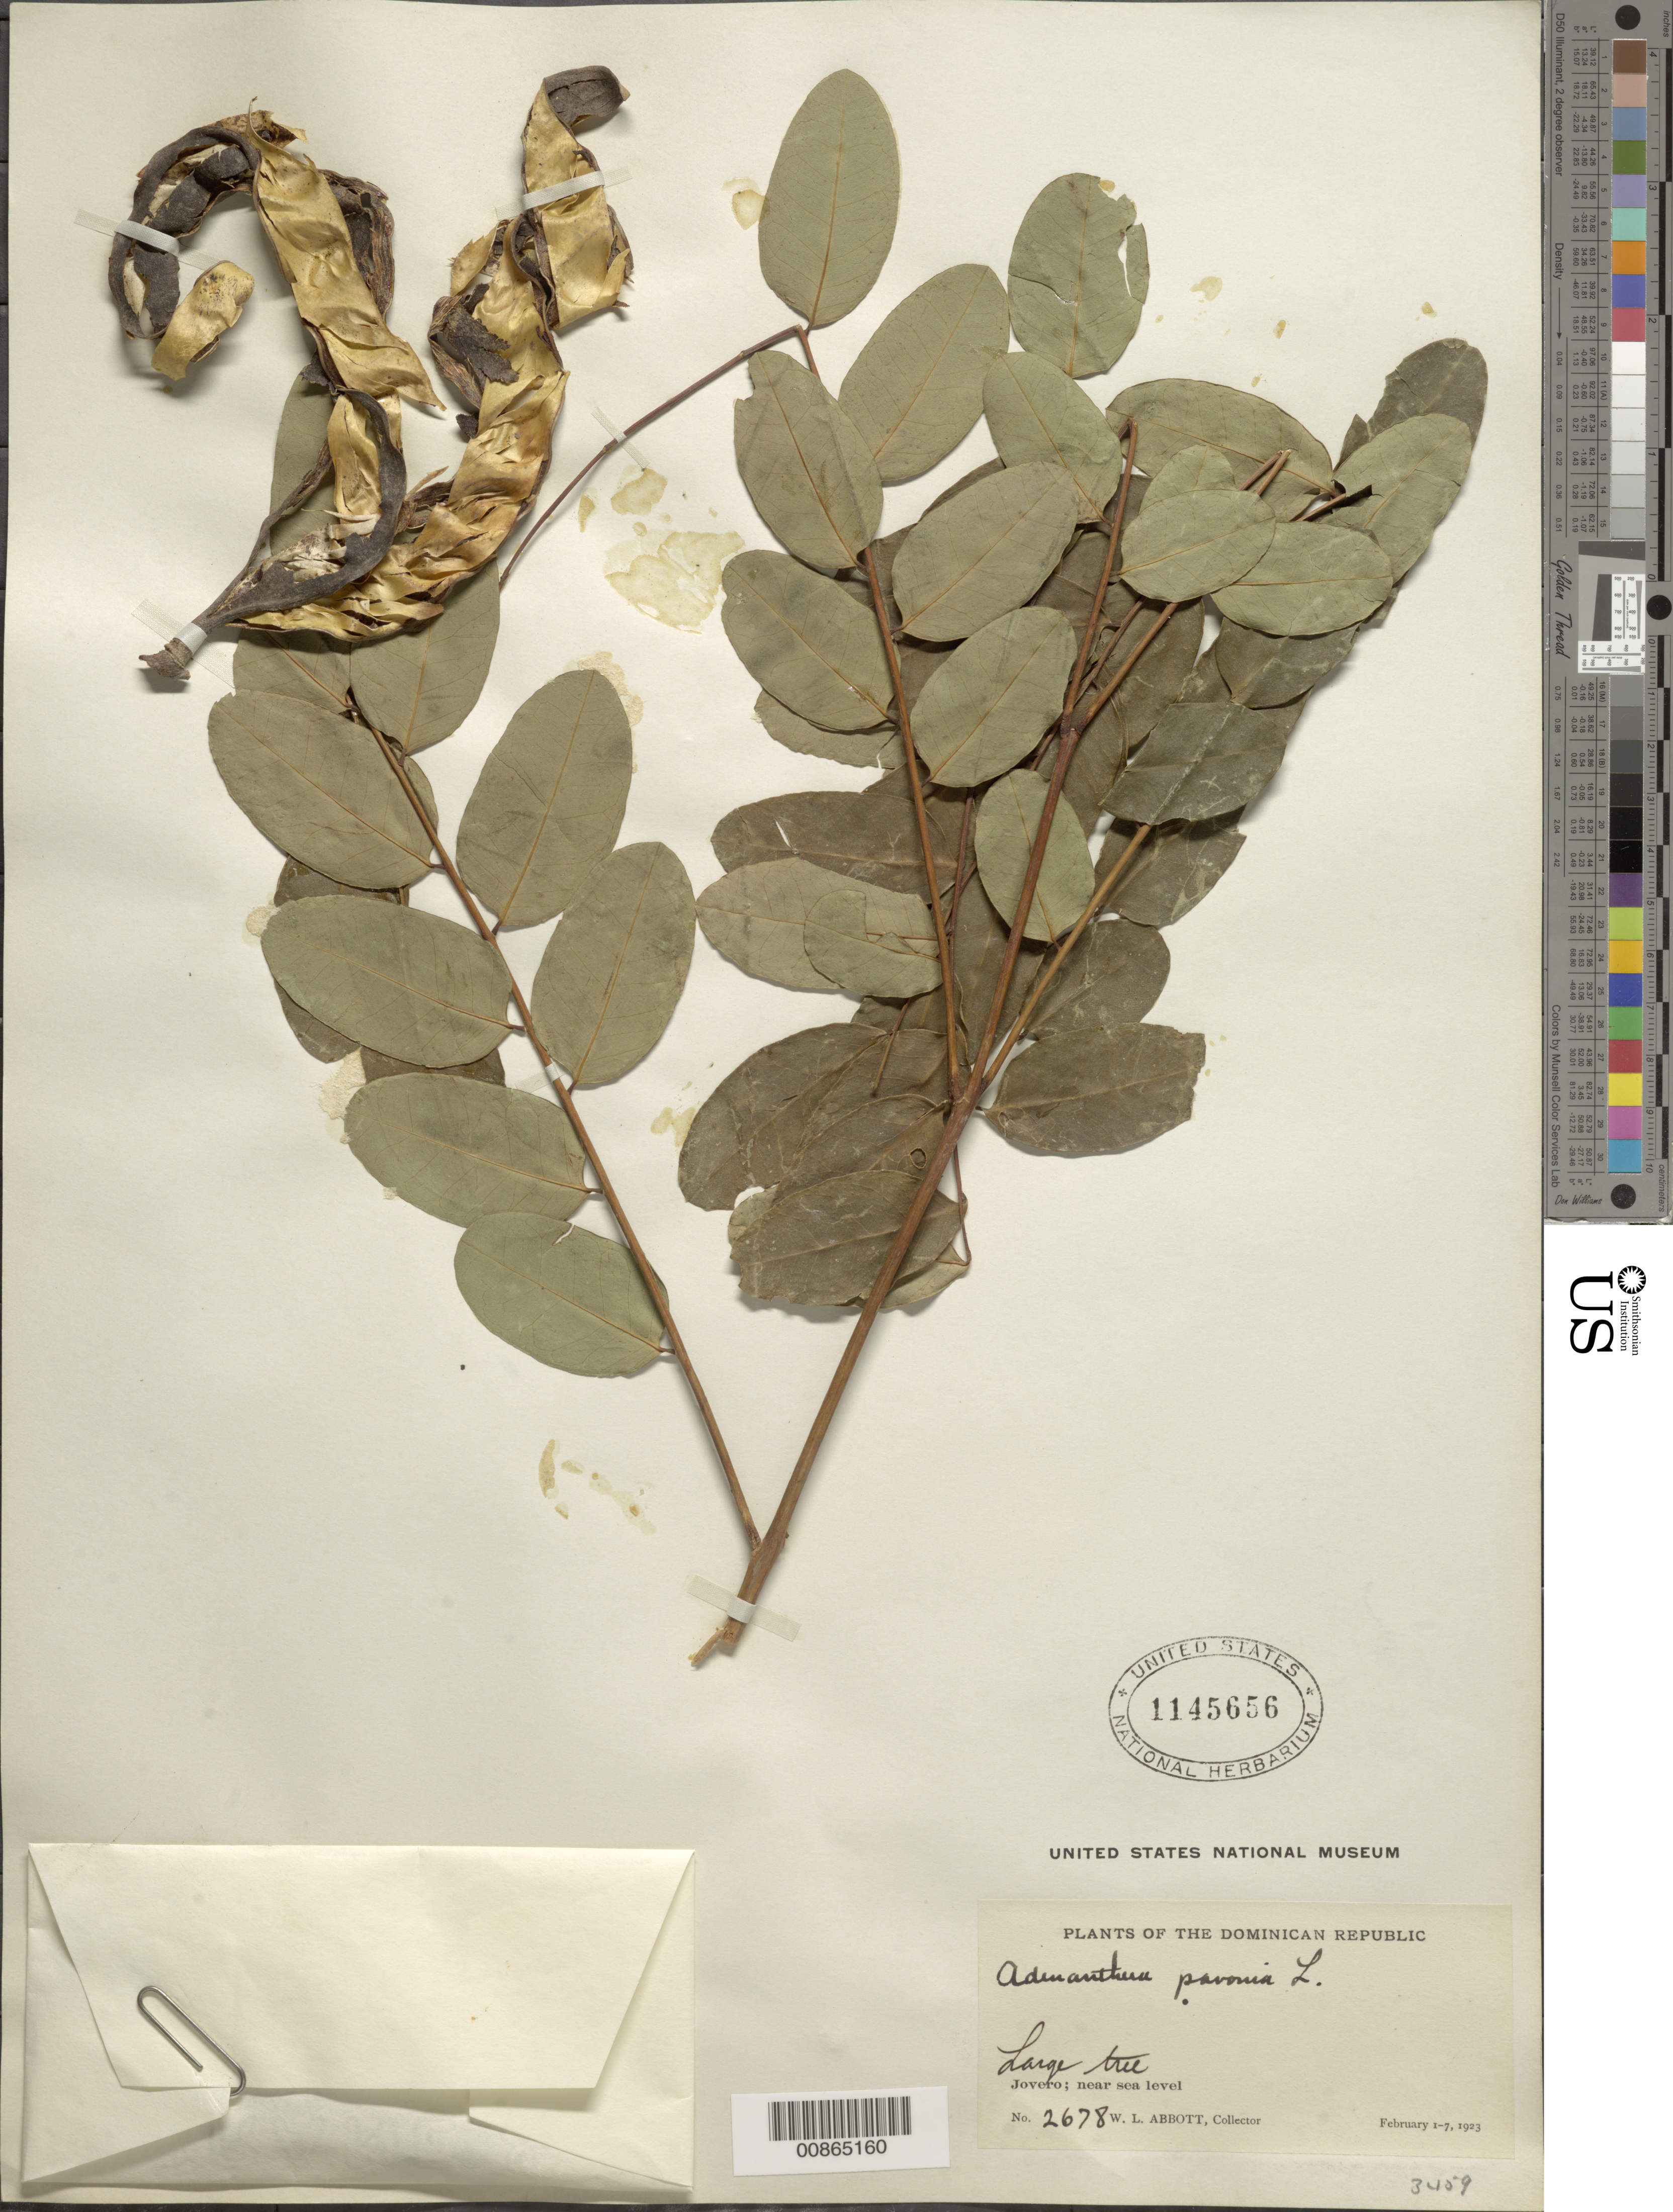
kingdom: Plantae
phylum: Tracheophyta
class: Magnoliopsida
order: Fabales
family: Fabaceae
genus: Adenanthera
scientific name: Adenanthera pavonina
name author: L.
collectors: W. L. Abbott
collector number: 2678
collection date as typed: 01 Feb 1923 to 07 Feb 1923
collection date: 1923-02-01/1923-02-07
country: Dominican Republic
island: Hispaniola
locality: Jovero.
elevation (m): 0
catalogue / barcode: US 1145656